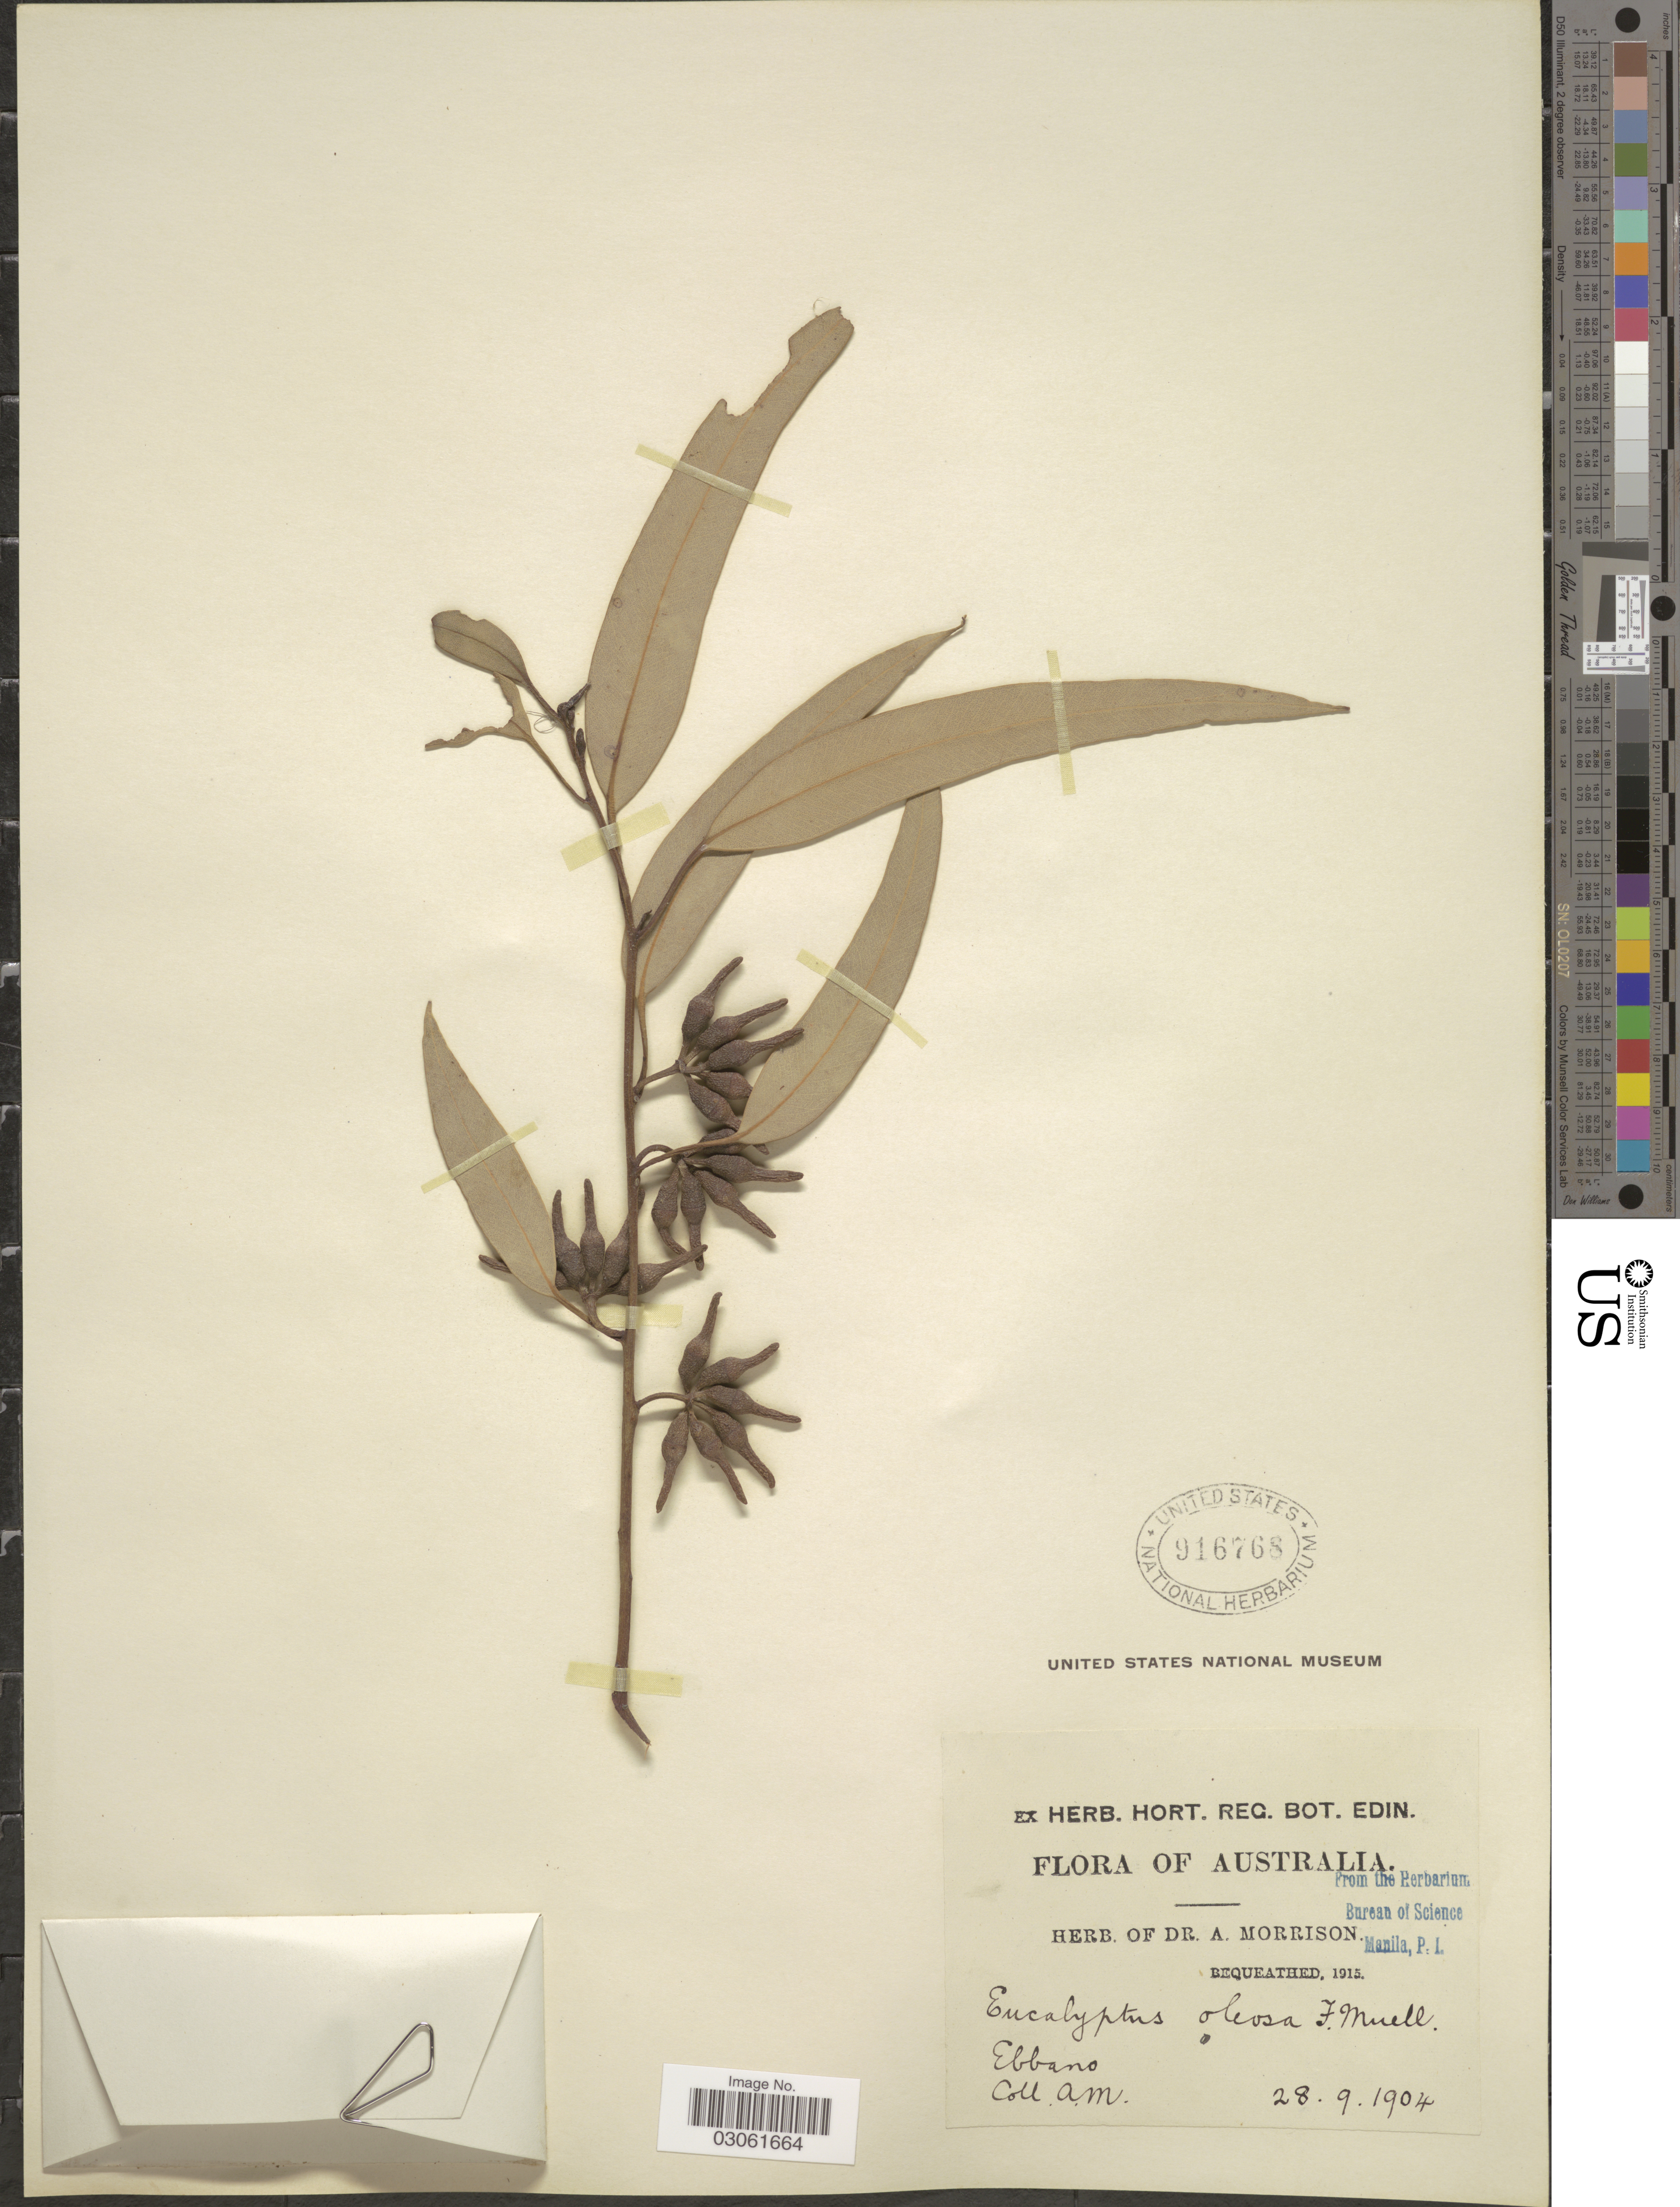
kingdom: Plantae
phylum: Tracheophyta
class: Magnoliopsida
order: Myrtales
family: Myrtaceae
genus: Eucalyptus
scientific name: Eucalyptus oleosa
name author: F. Muell. ex Miq.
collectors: ex herb. Dr. A. Morrison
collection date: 1904-09-28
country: Australia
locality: Elbano.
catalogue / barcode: US 916768